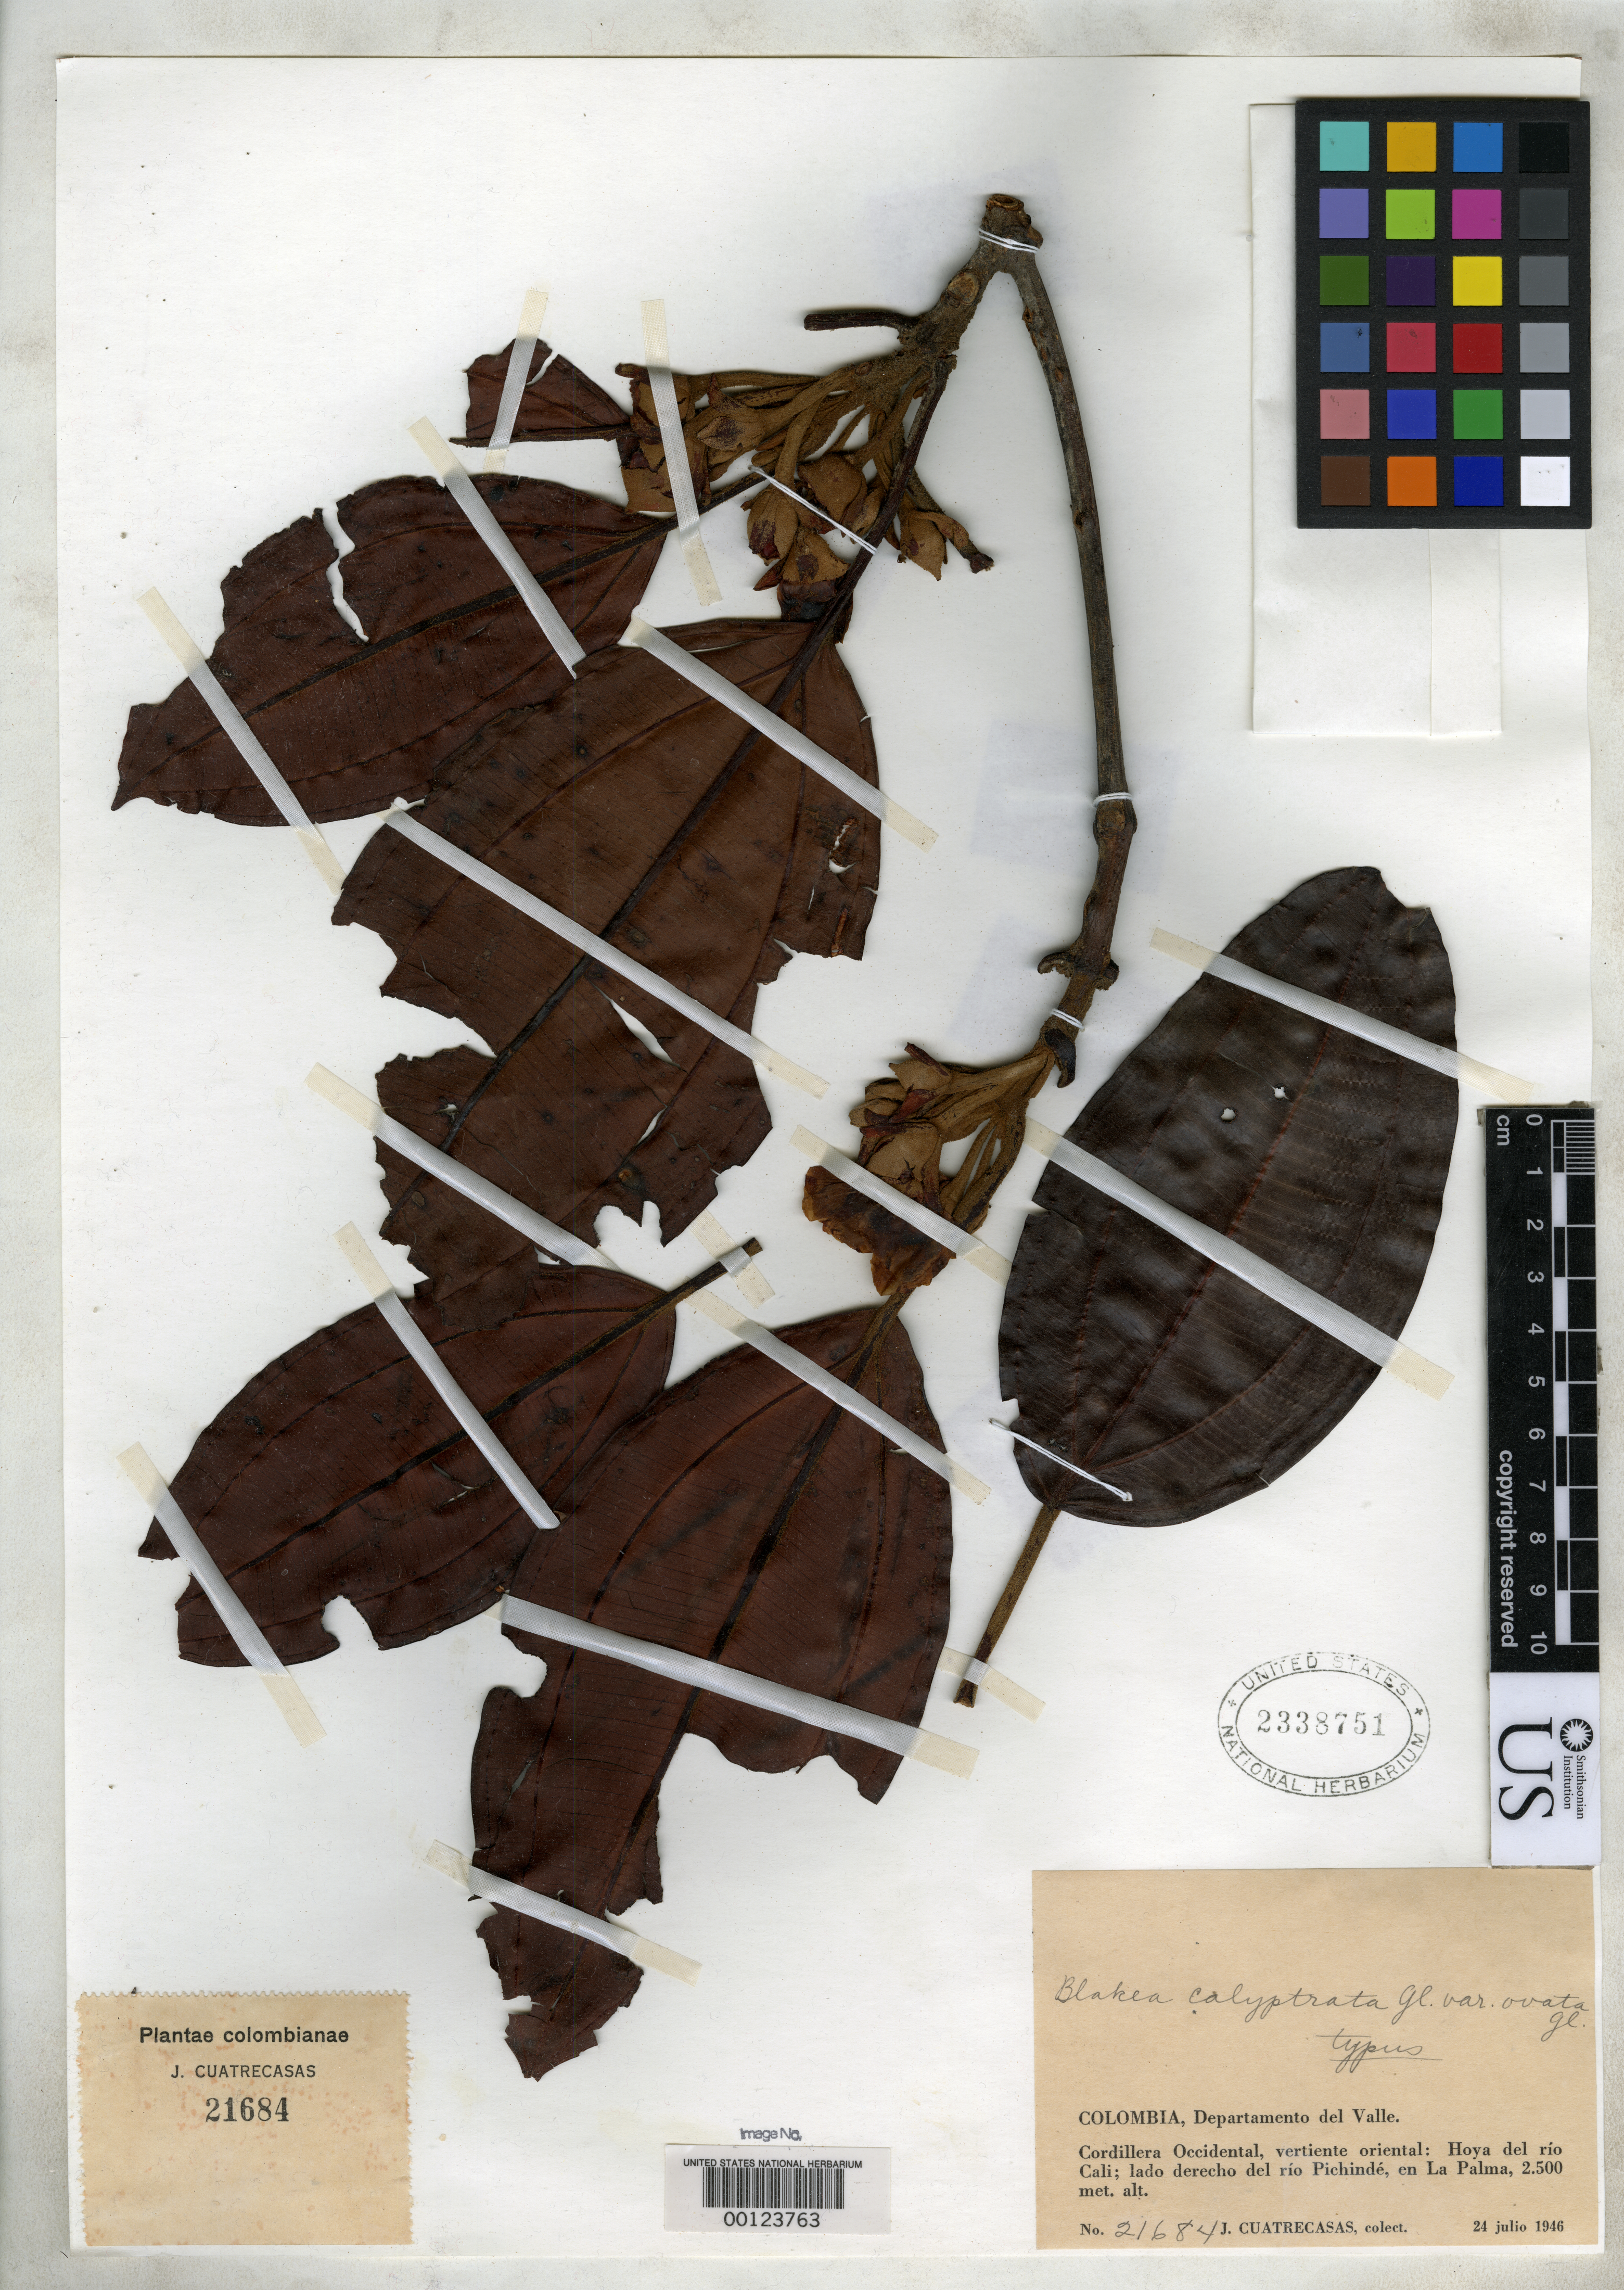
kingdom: Plantae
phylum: Tracheophyta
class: Magnoliopsida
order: Myrtales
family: Melastomataceae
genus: Blakea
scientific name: Blakea calyptrata var. ovata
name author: Gleason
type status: Isotype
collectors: J. Cuatrecasas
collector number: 21684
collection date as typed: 24 Jul 1946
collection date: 1946-07-24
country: Colombia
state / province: Valle del Cauca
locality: La Palma, Hoya del Rio Cali.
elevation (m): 2500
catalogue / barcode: US 2338751